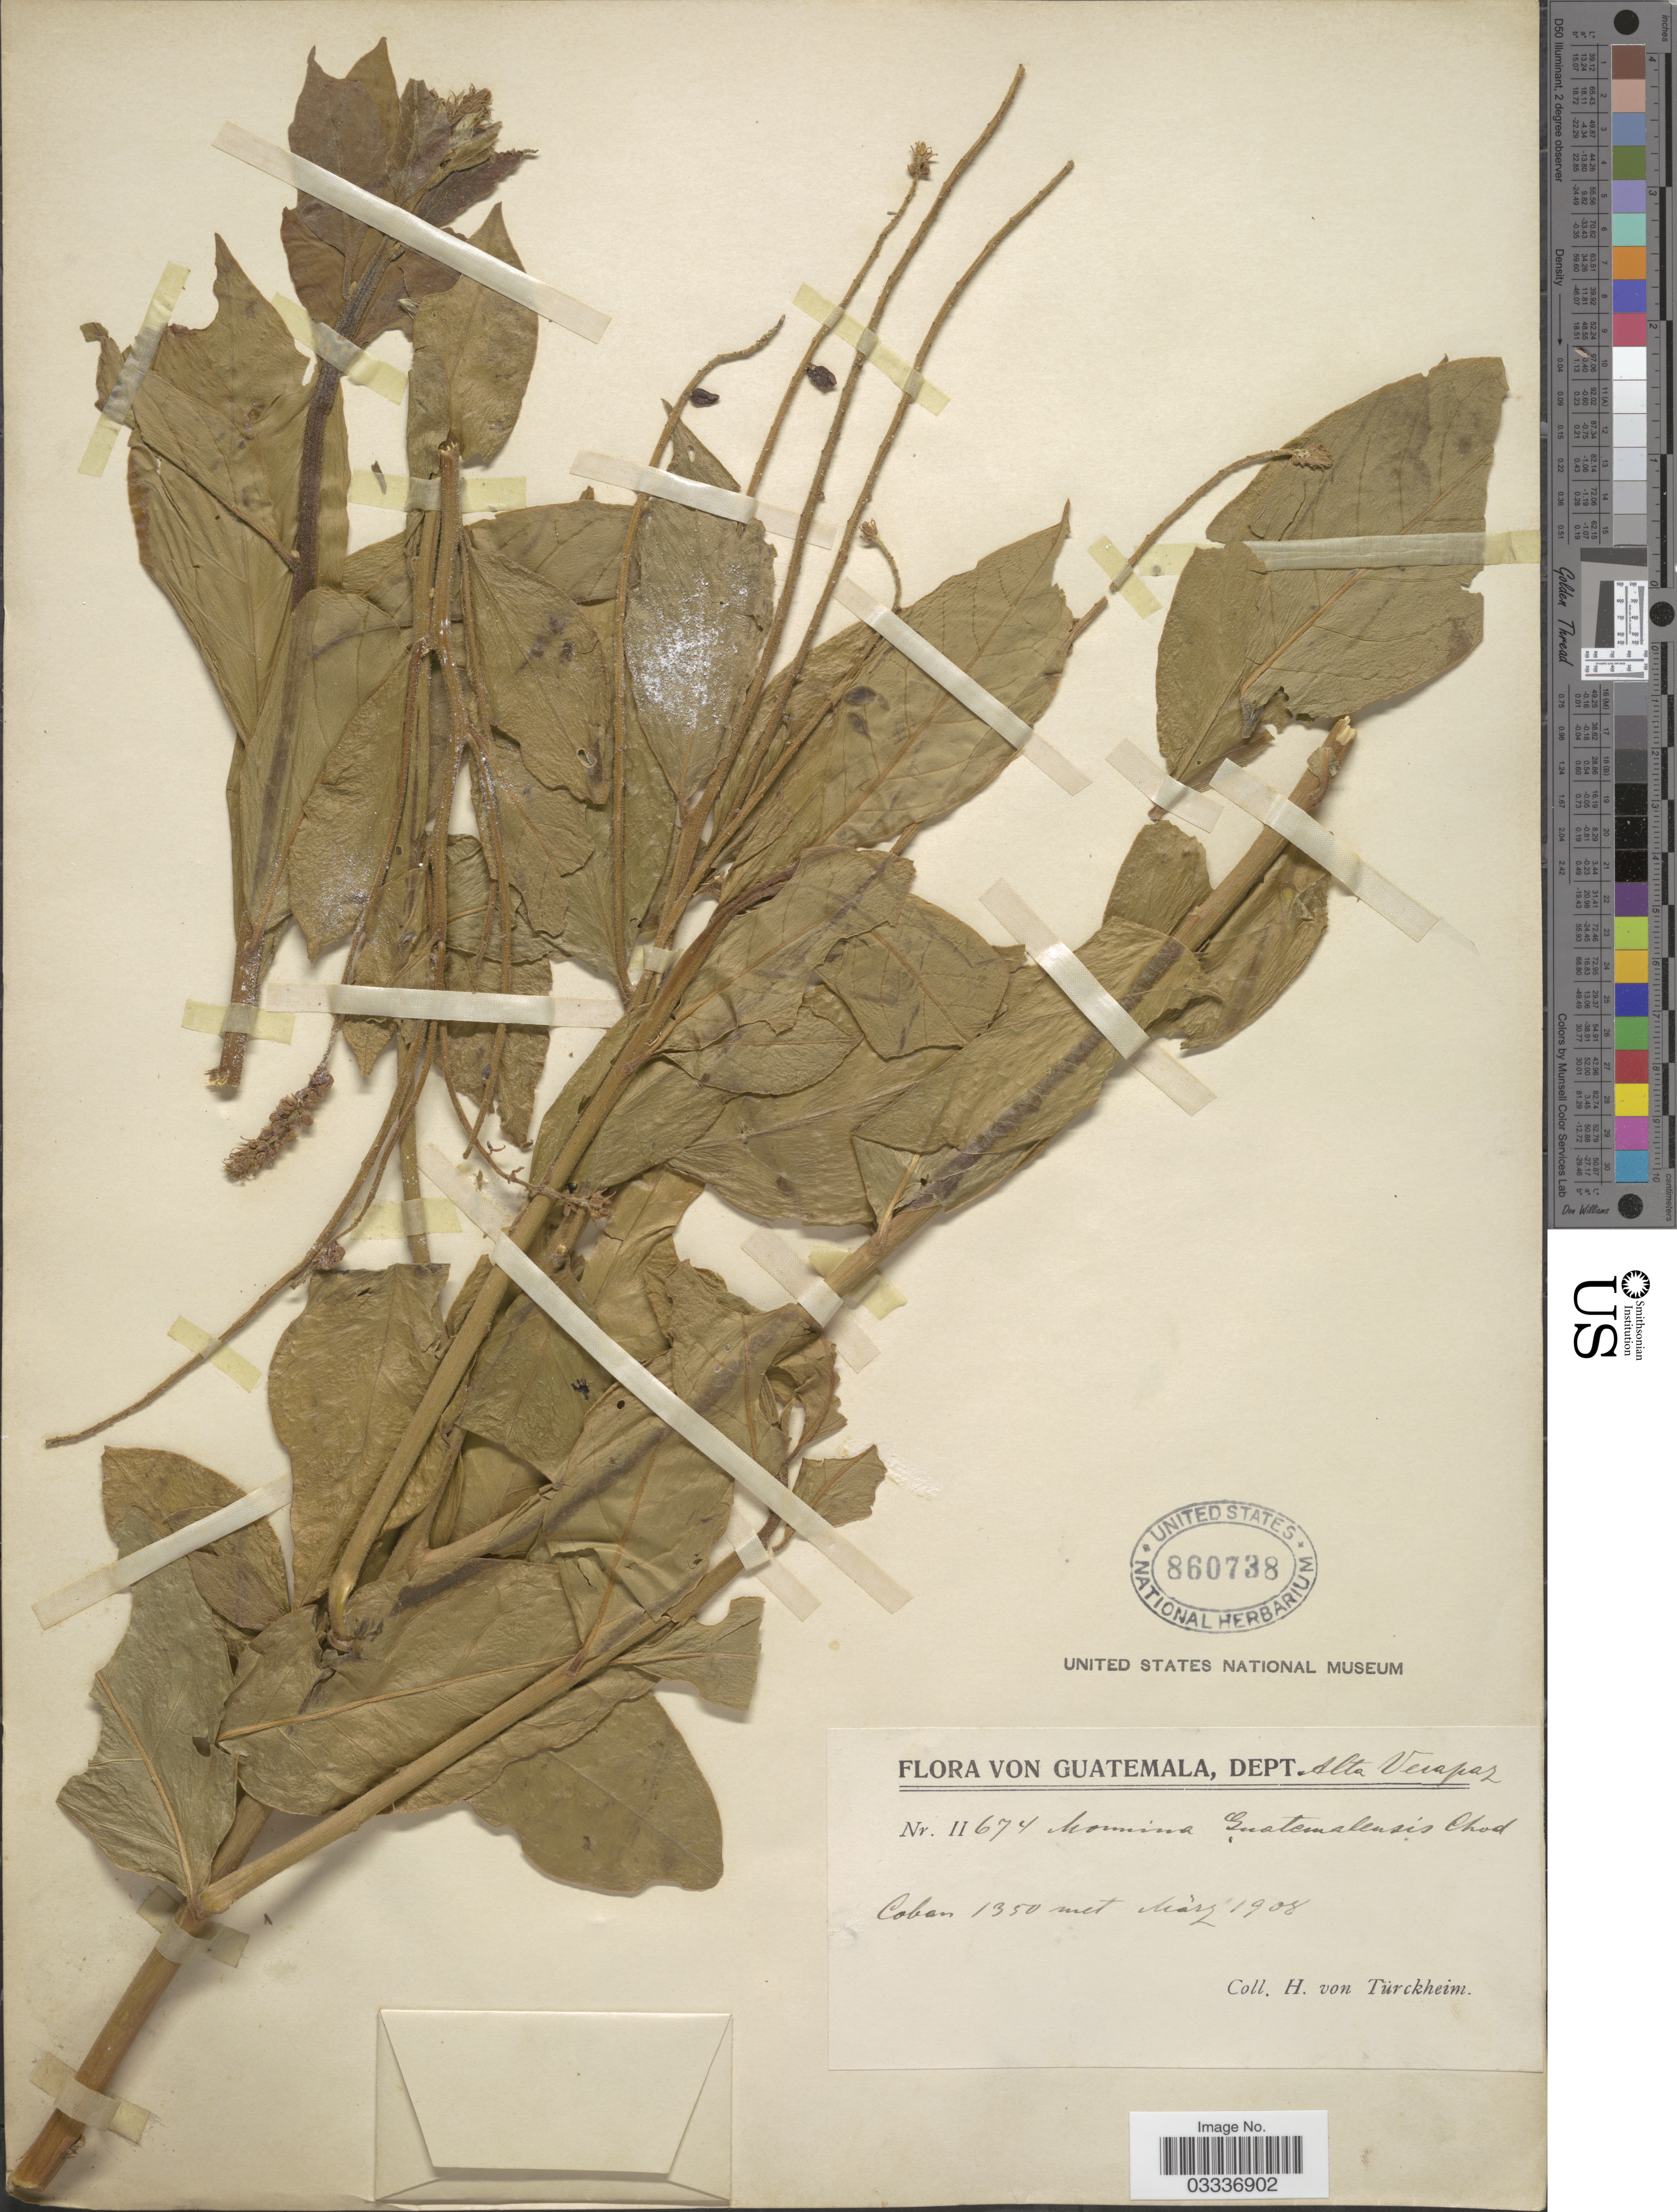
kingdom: Plantae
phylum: Tracheophyta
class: Magnoliopsida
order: Fabales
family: Polygalaceae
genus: Monnina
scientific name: Monnina guatemalensis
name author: Chodat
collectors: H. von Türckheim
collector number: II674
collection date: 1904-03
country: Guatemala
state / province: Alta Verapaz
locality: Dept. Alta Verapaz. Coban.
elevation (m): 1350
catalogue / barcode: US 860738